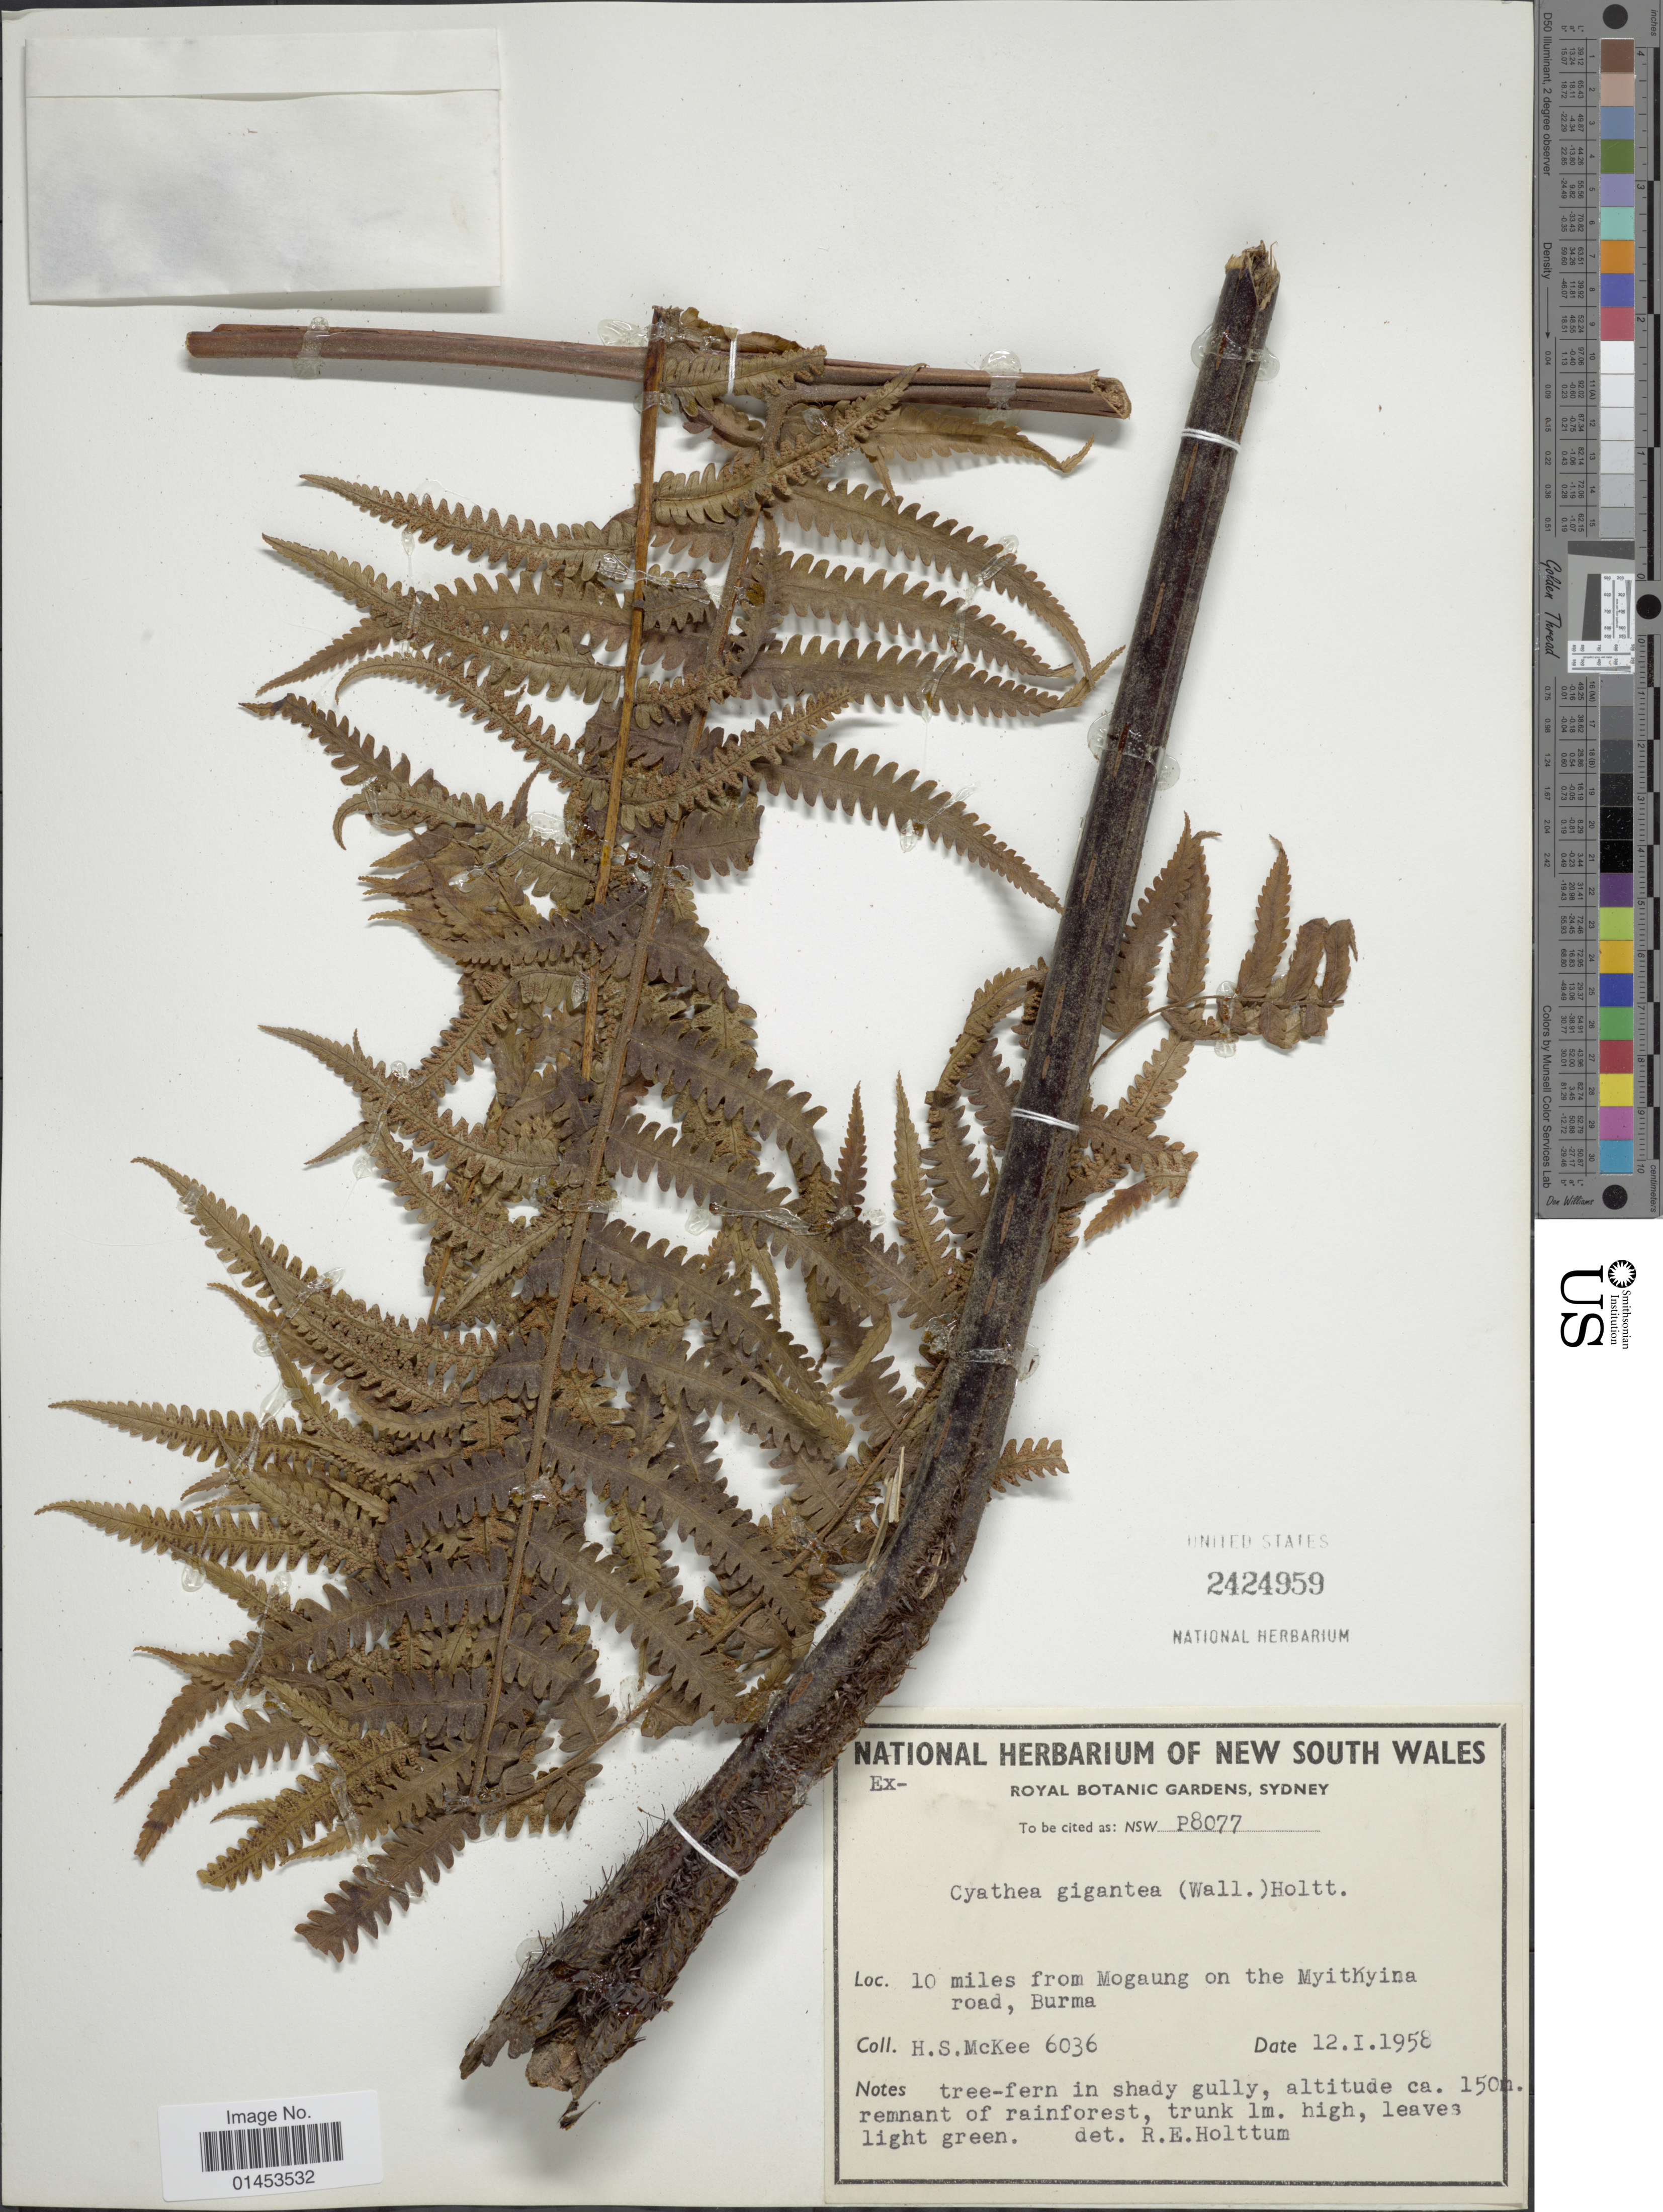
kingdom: Plantae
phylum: Tracheophyta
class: Polypodiopsida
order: Cyatheales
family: Cyatheaceae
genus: Cyathea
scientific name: Cyathea gigantea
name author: (Wall. ex Hook.) Holttum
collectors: H. S. McKee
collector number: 6036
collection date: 1958-01-12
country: Myanmar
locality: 10miles from Mogaung on the Myithkyina road, Burma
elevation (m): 150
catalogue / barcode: US 2424959